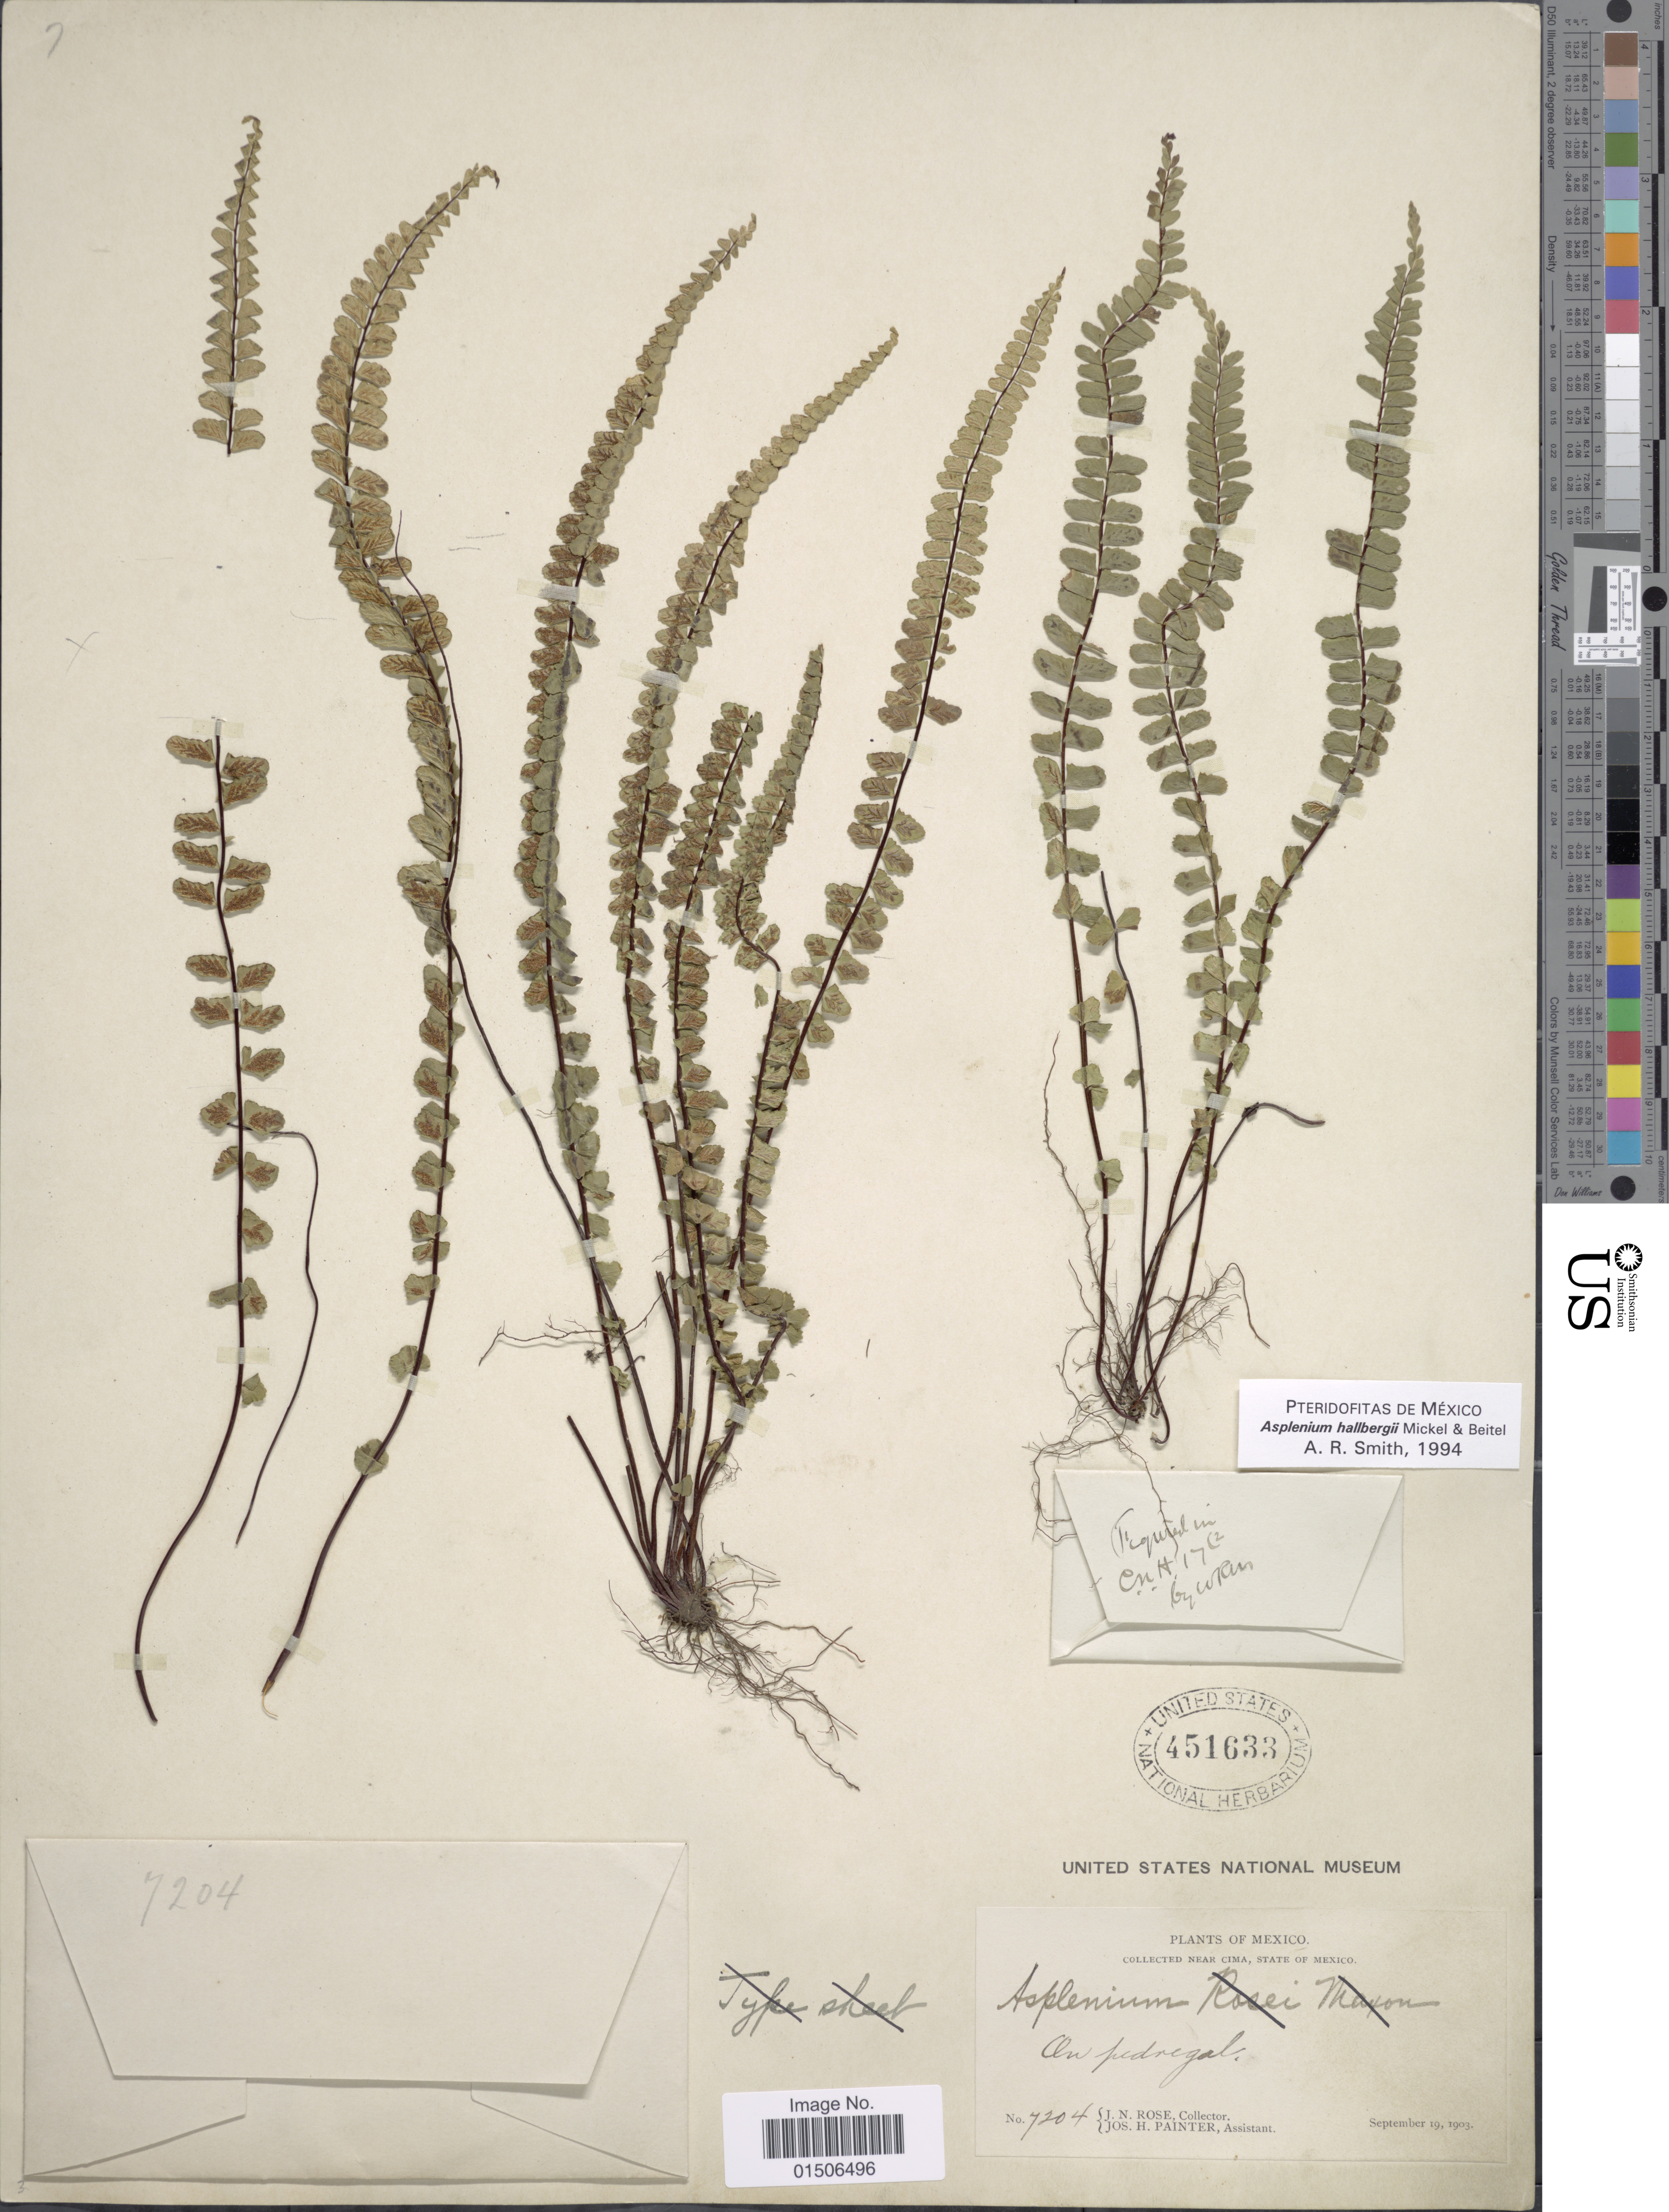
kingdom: Plantae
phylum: Tracheophyta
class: Polypodiopsida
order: Polypodiales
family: Aspleniaceae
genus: Asplenium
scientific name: Asplenium hallbergii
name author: Mickel & Beitel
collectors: J. N. Rose & J. H. Painter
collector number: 7204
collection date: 1903-09-19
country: Mexico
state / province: México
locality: Near Cima, On pedregal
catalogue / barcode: US 451633